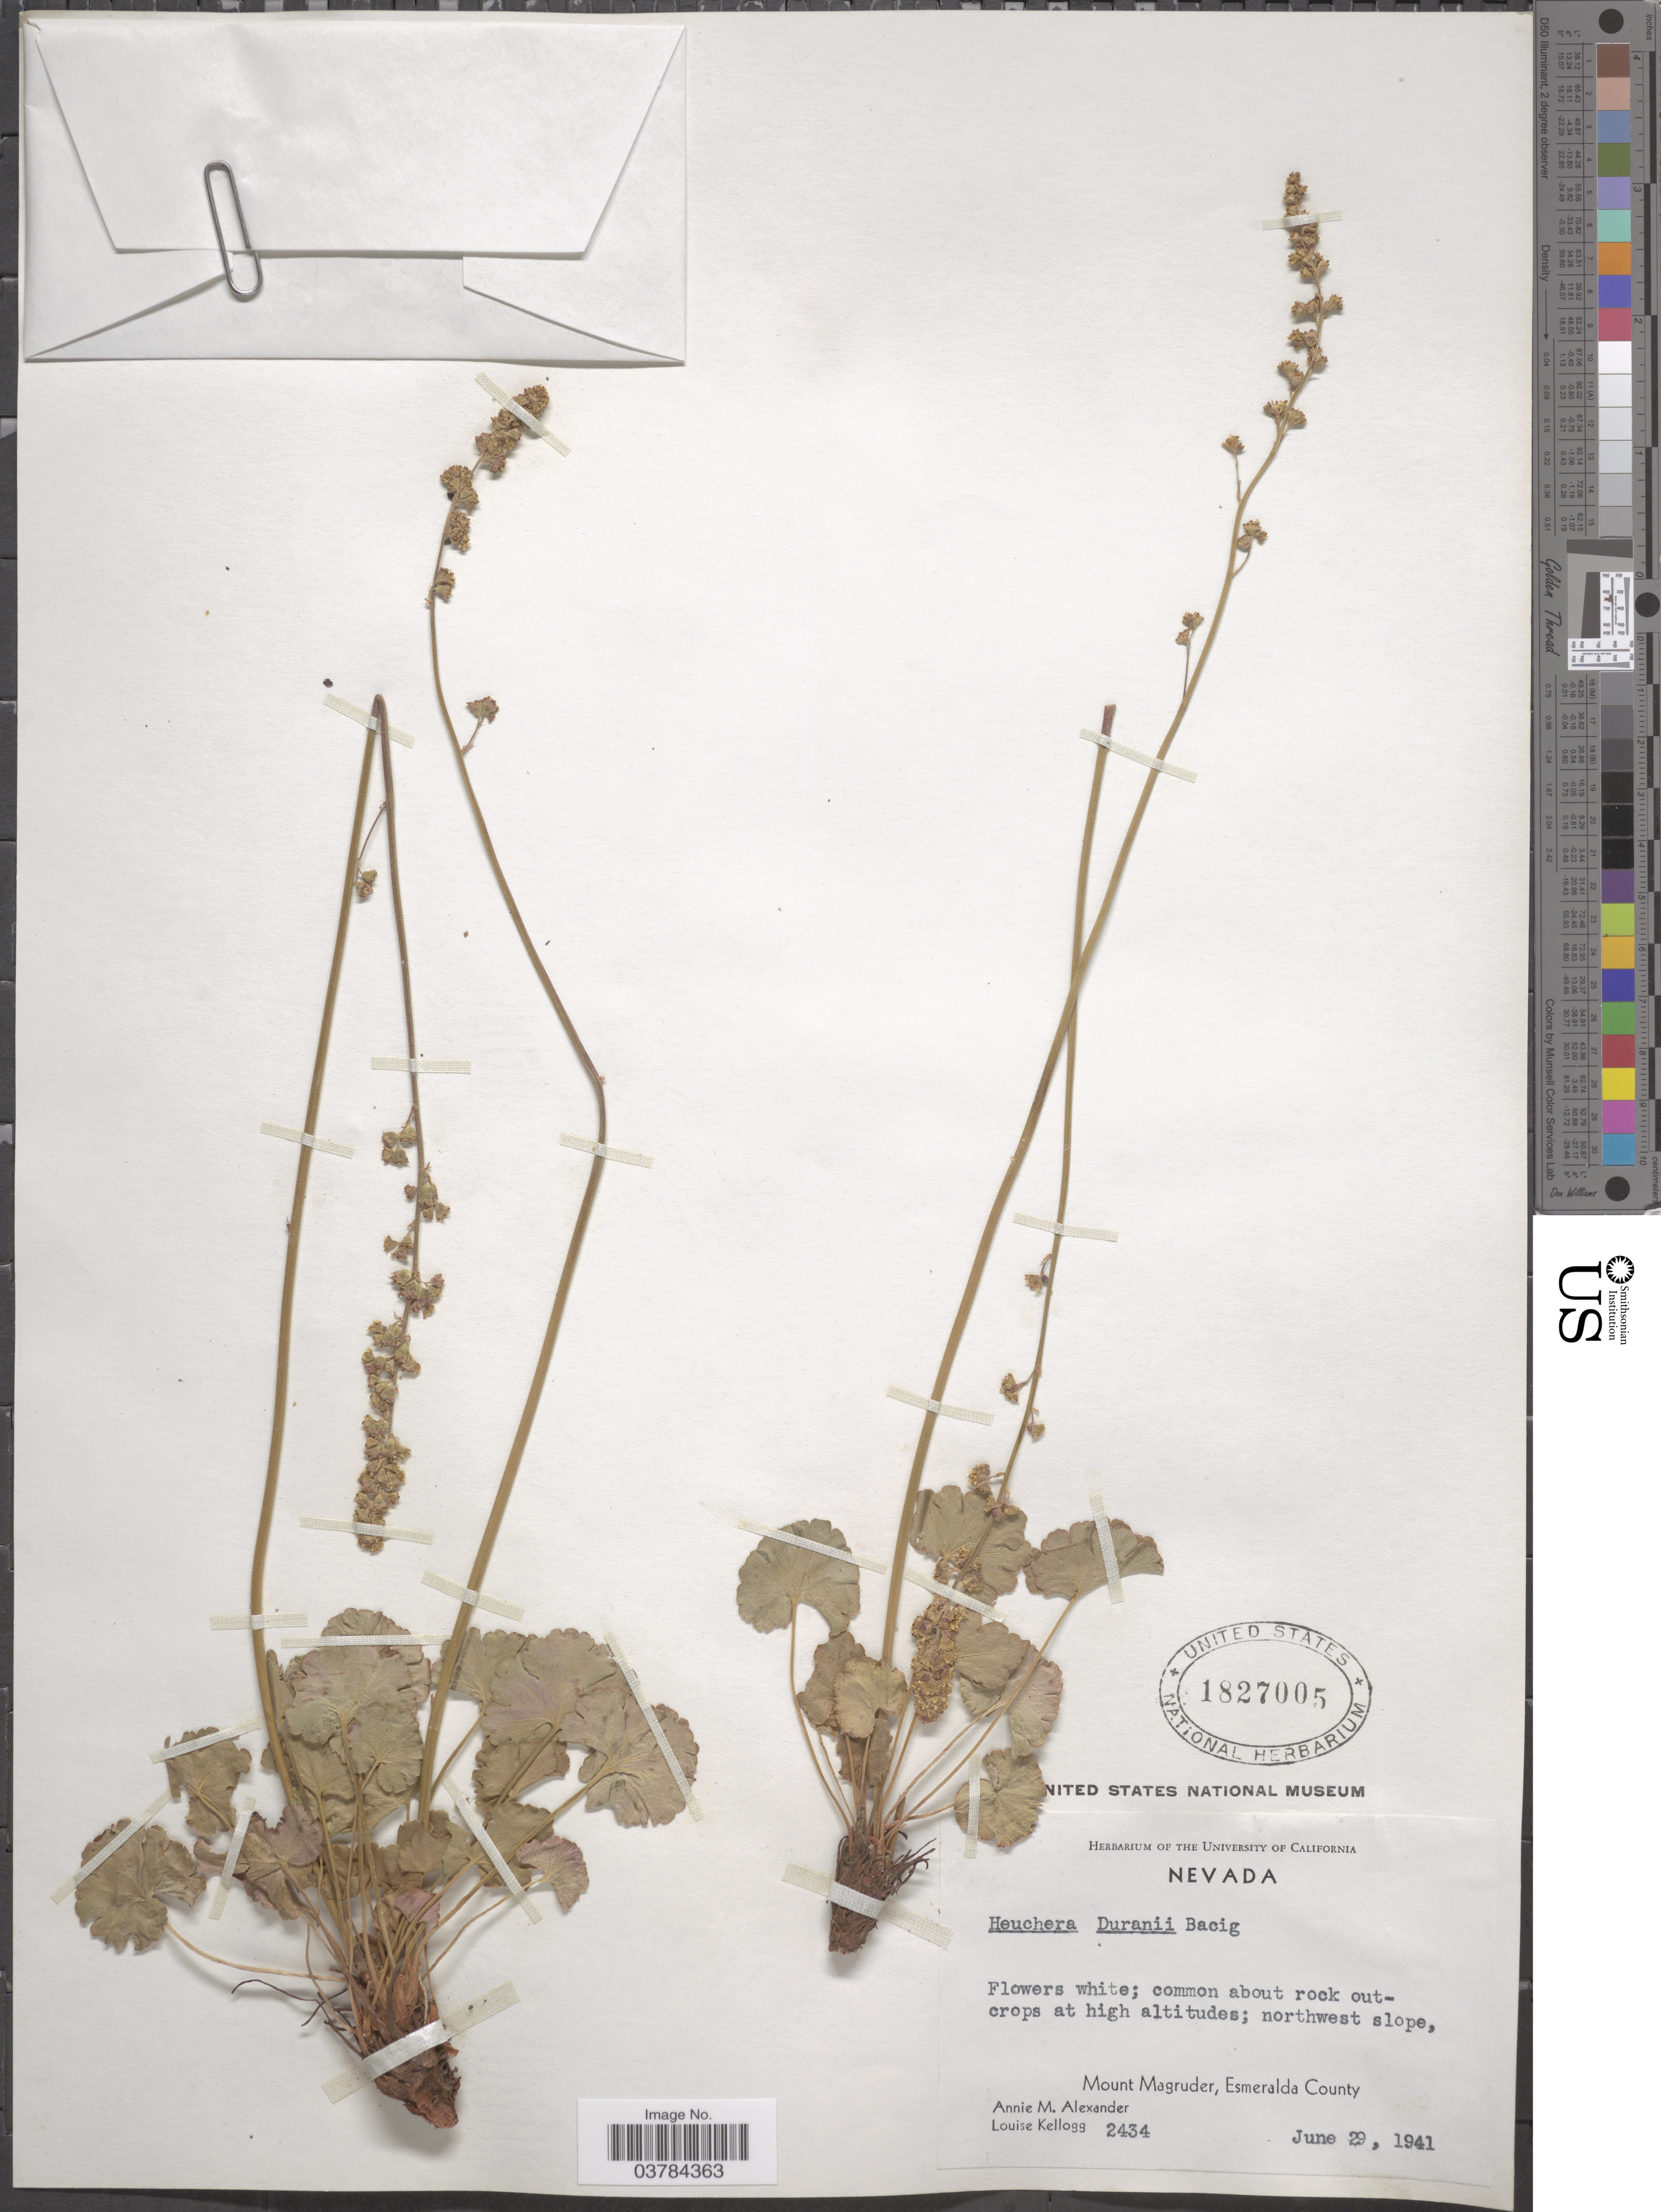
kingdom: Plantae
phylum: Tracheophyta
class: Magnoliopsida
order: Saxifragales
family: Saxifragaceae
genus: Heuchera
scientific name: Heuchera duranii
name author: Bacig.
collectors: A. M. Alexander & L. Kellogg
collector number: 2434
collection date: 1941-06-29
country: United States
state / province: Nevada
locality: Northwest slope, Mount Magruder, Esmeralda County.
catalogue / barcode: US 1827005